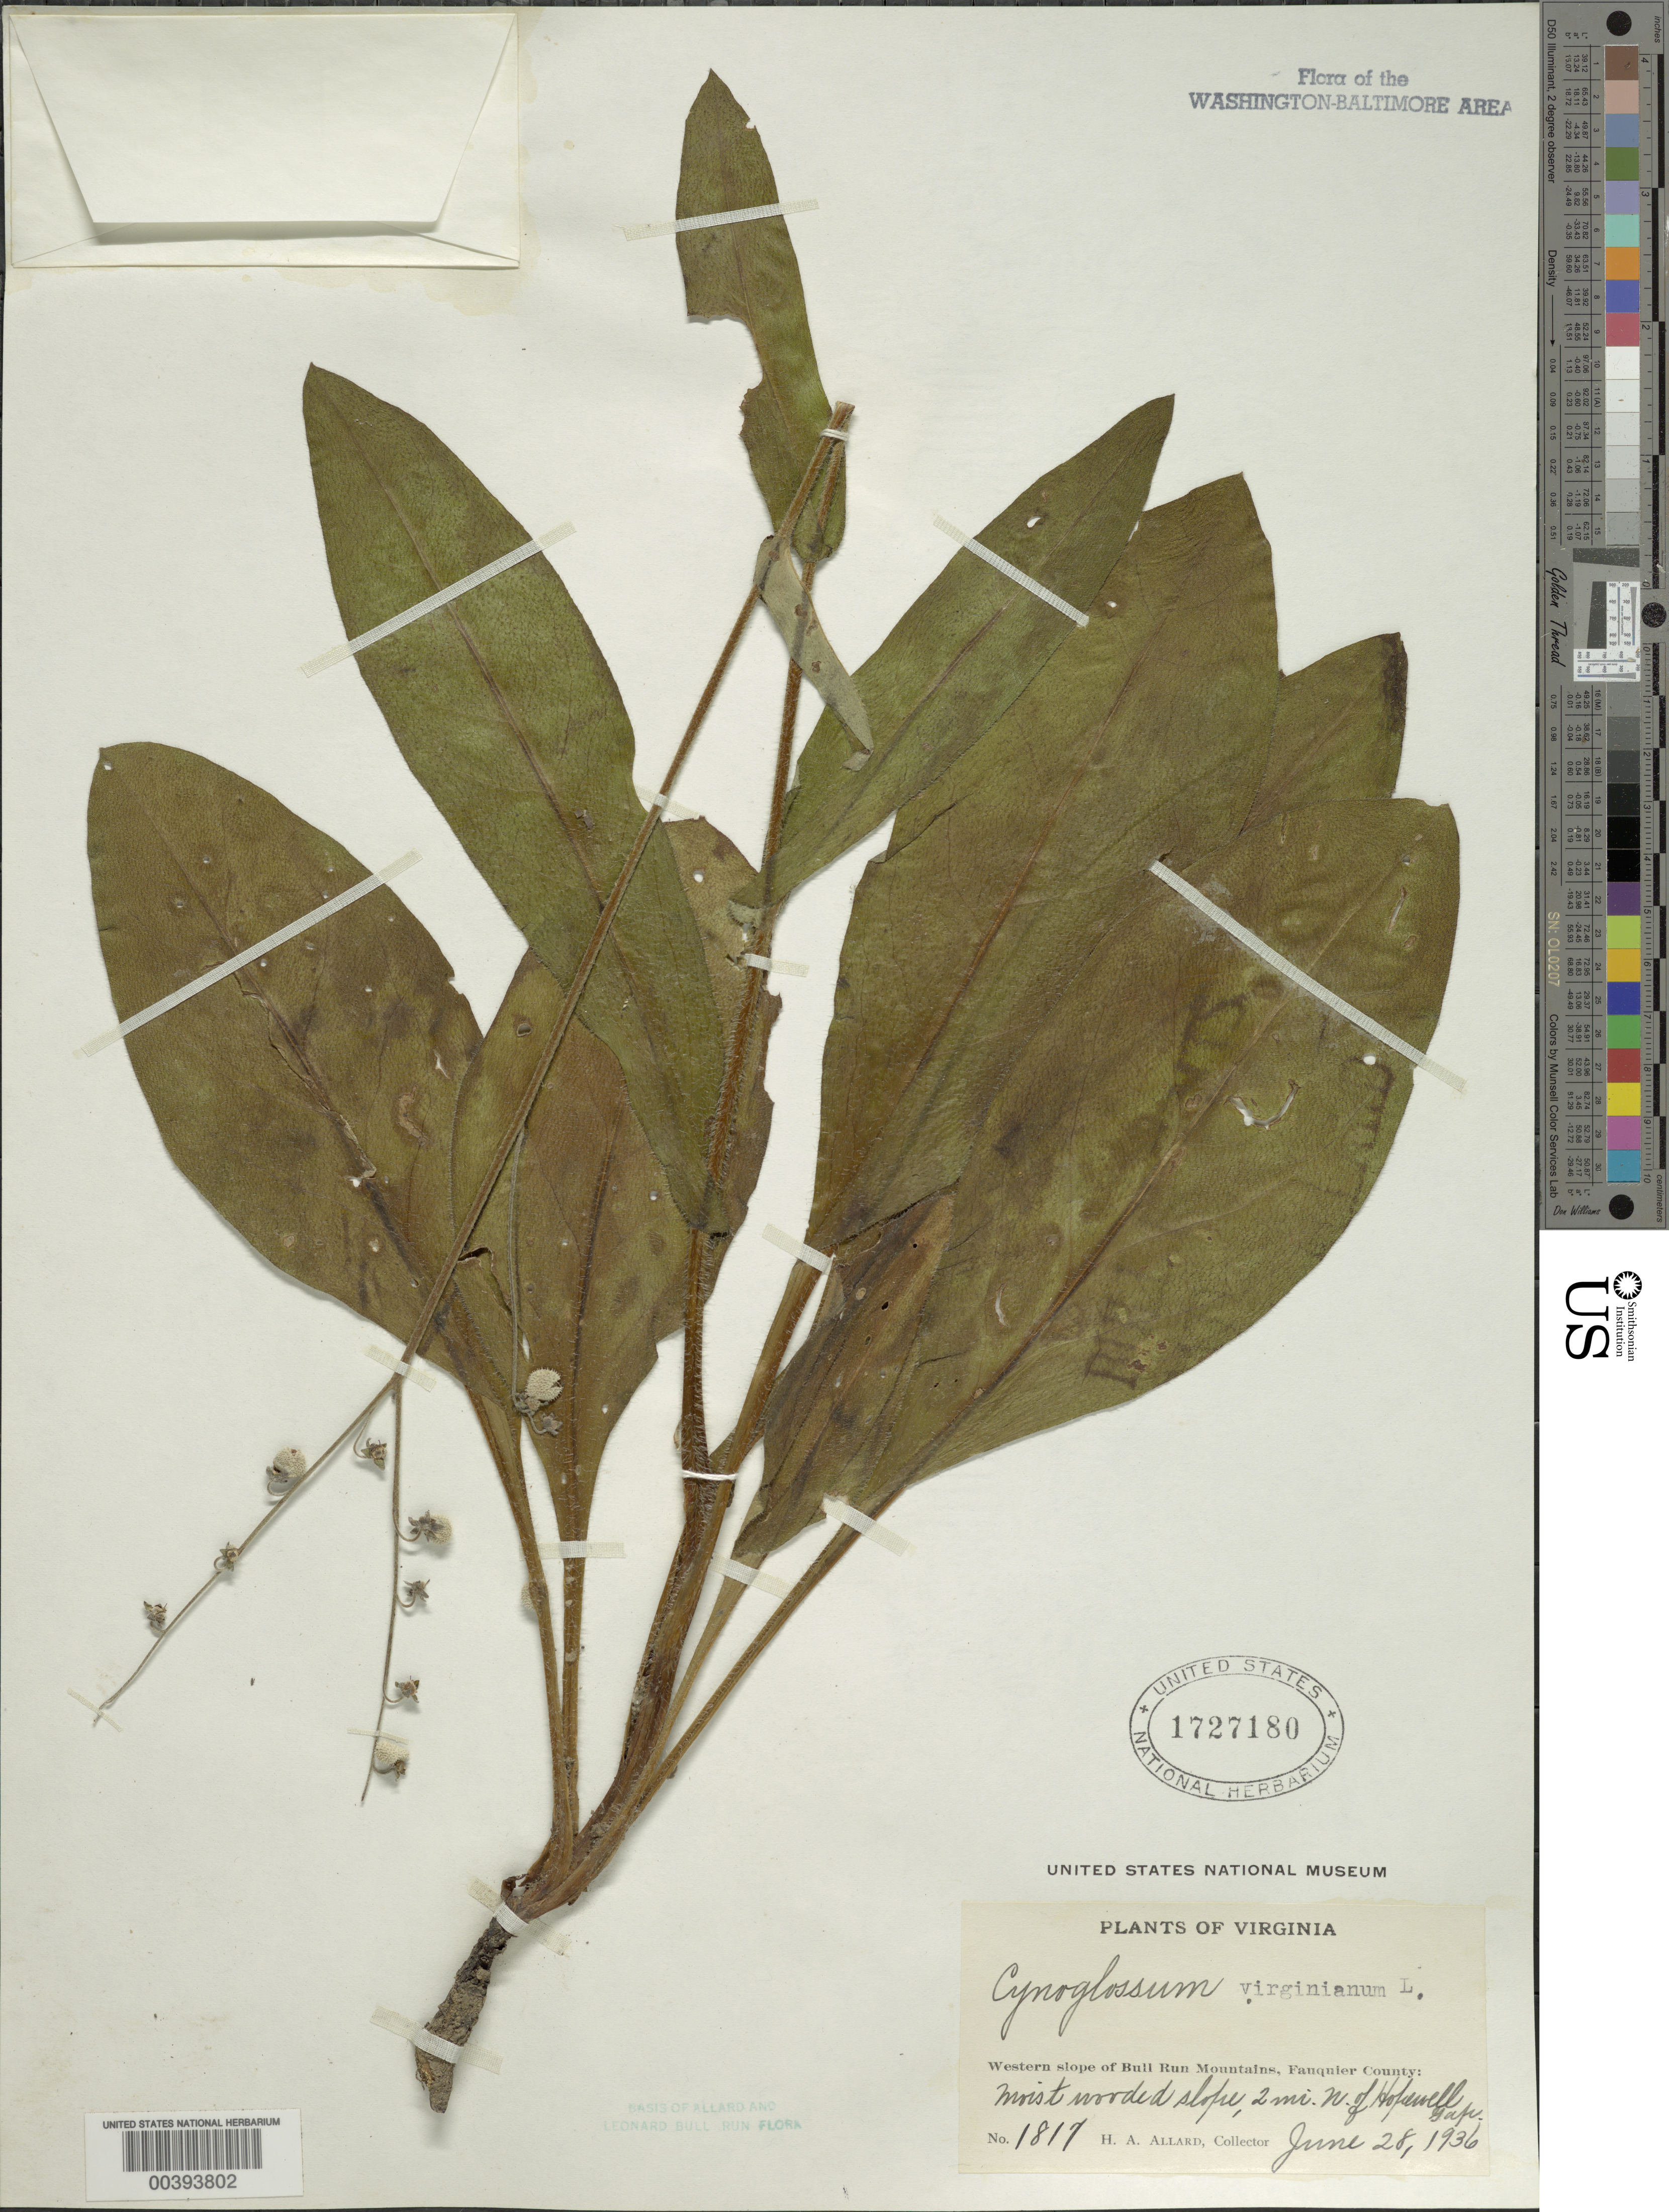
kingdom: Plantae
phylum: Tracheophyta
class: Magnoliopsida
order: Boraginales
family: Boraginaceae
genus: Cynoglossum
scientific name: Cynoglossum virginianum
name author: L.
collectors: H. A. Allard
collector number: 1817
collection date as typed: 28 Jun 1936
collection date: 1936-06-28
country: United States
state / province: Virginia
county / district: Fauquier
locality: North of Hopewell Gap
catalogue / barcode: US 1727180